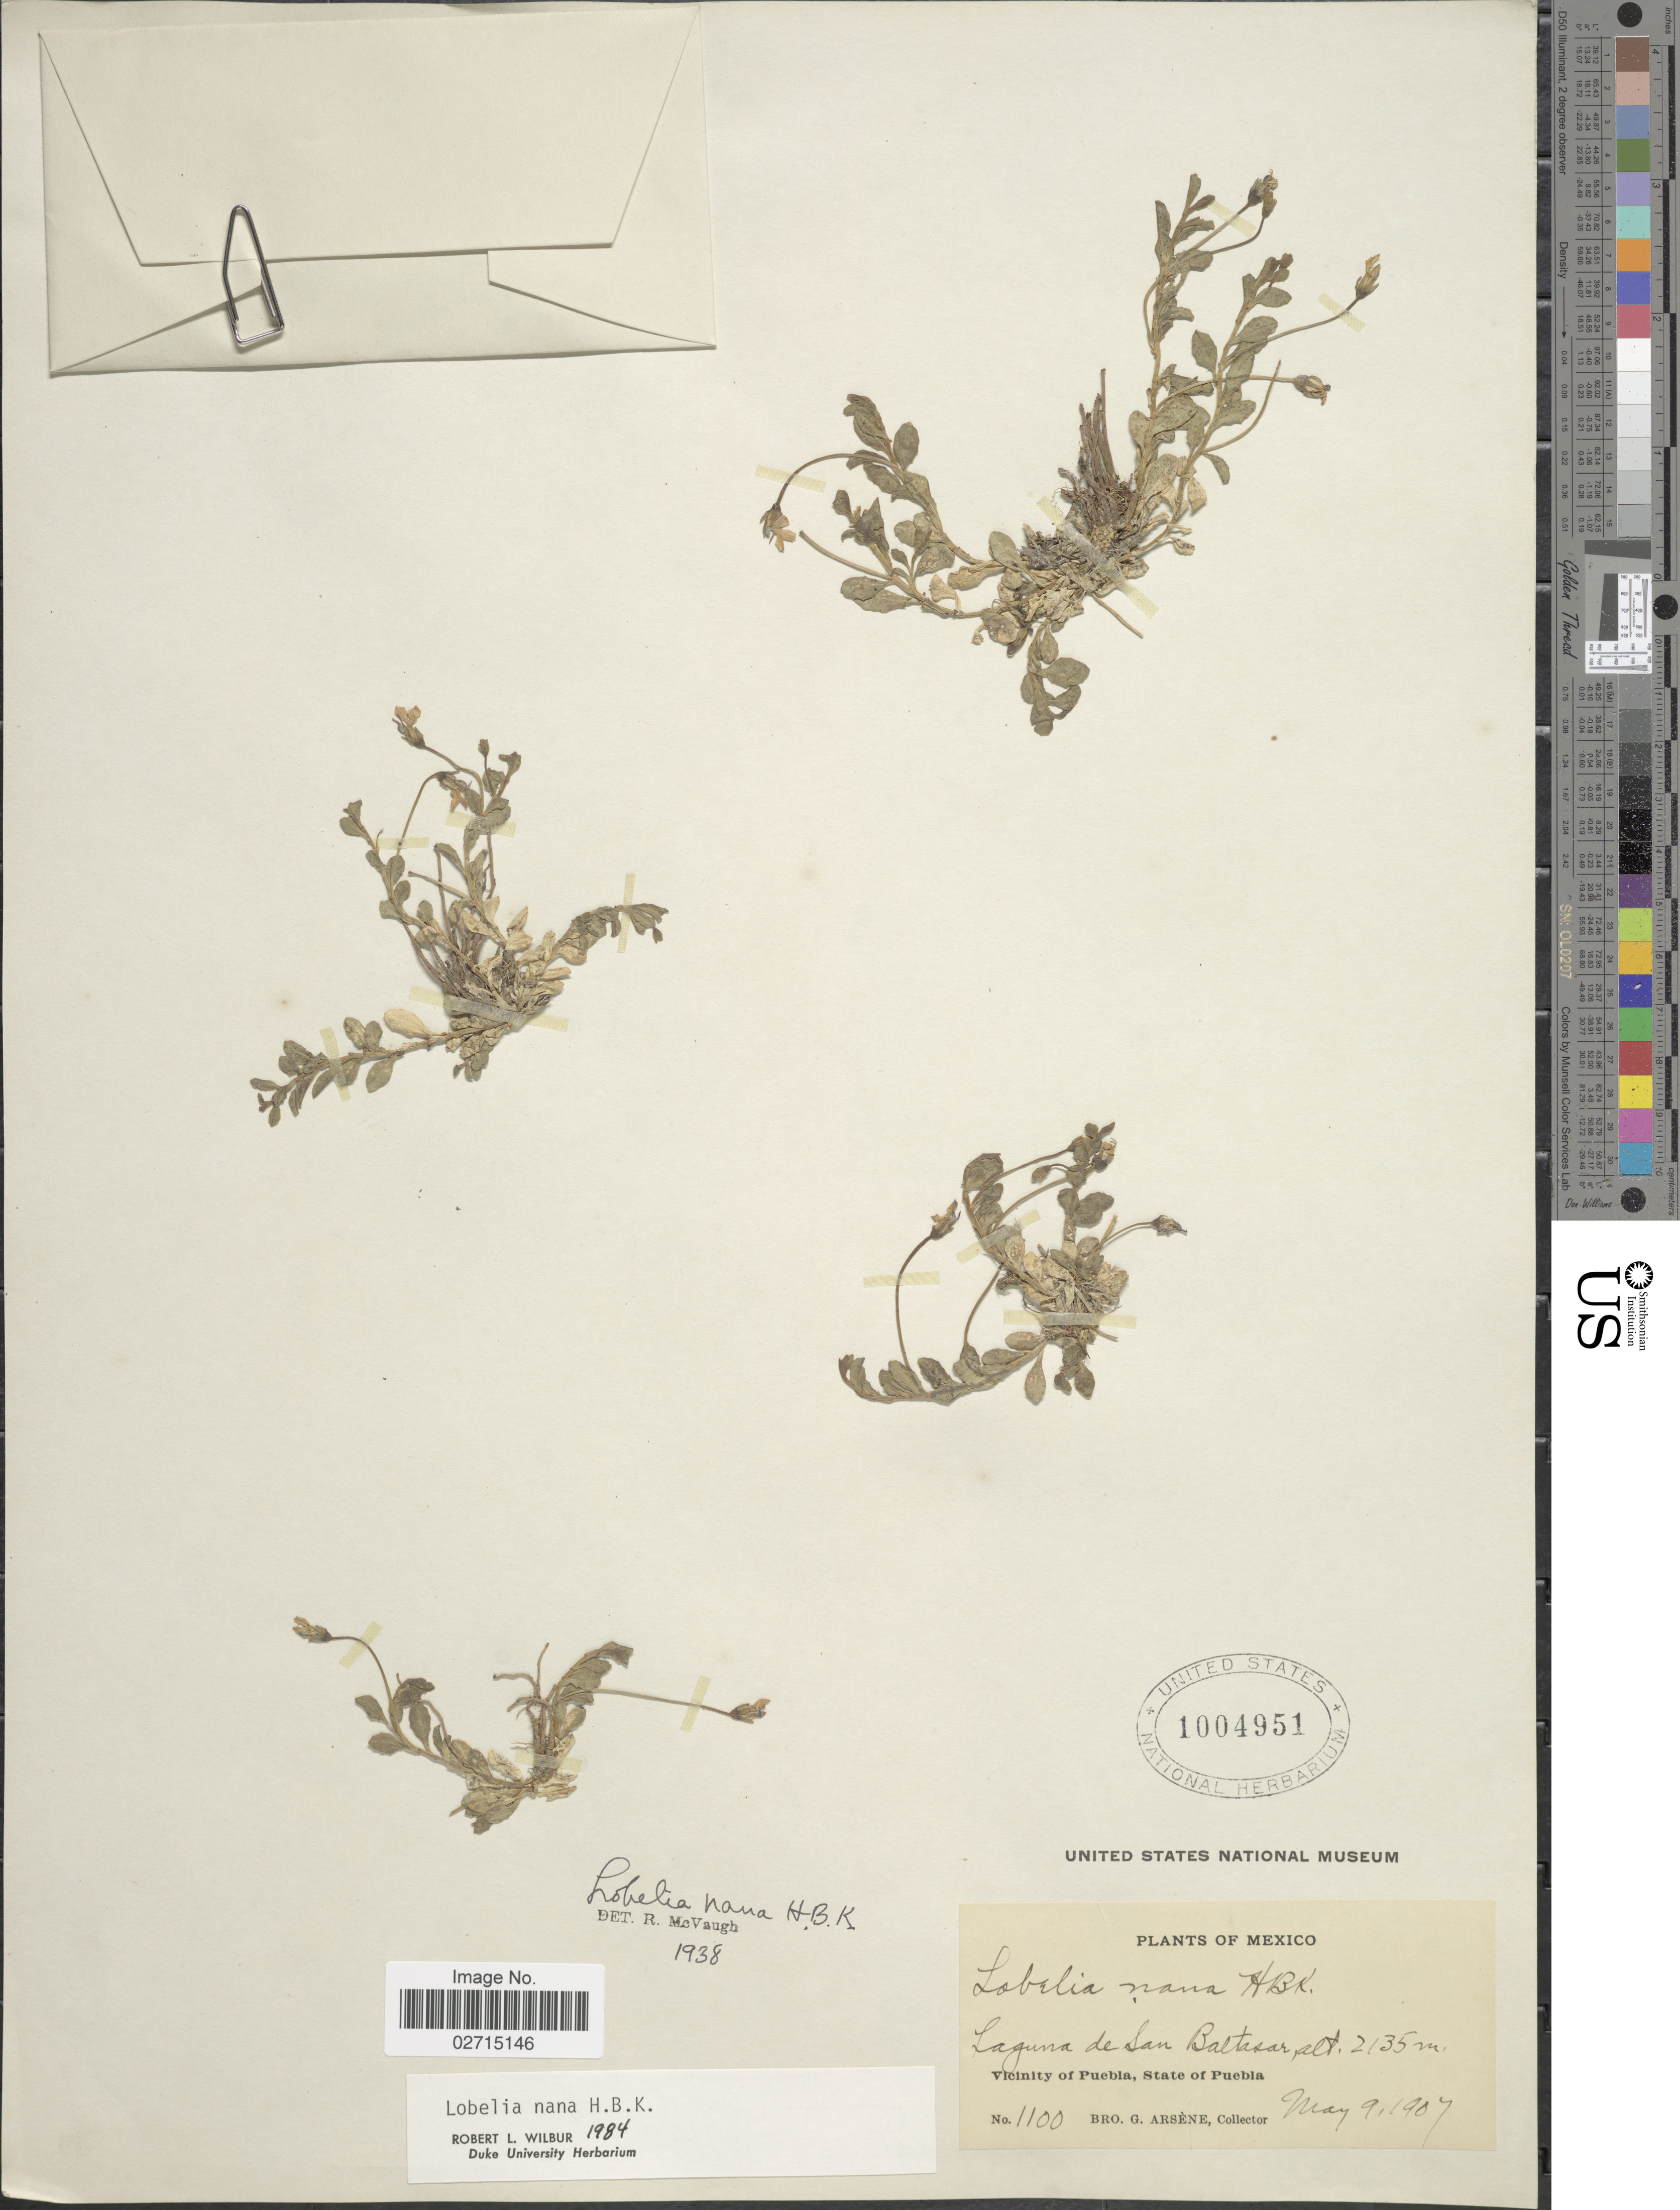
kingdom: Plantae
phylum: Tracheophyta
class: Magnoliopsida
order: Asterales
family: Campanulaceae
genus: Lobelia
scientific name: Lobelia nana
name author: Kunth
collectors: Bro. G. Arsène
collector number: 1100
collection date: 1907-05-09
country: Mexico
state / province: Puebla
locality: Laguna de San Baltasar, Vicinity of Puebla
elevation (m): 2135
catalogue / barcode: US 1004951